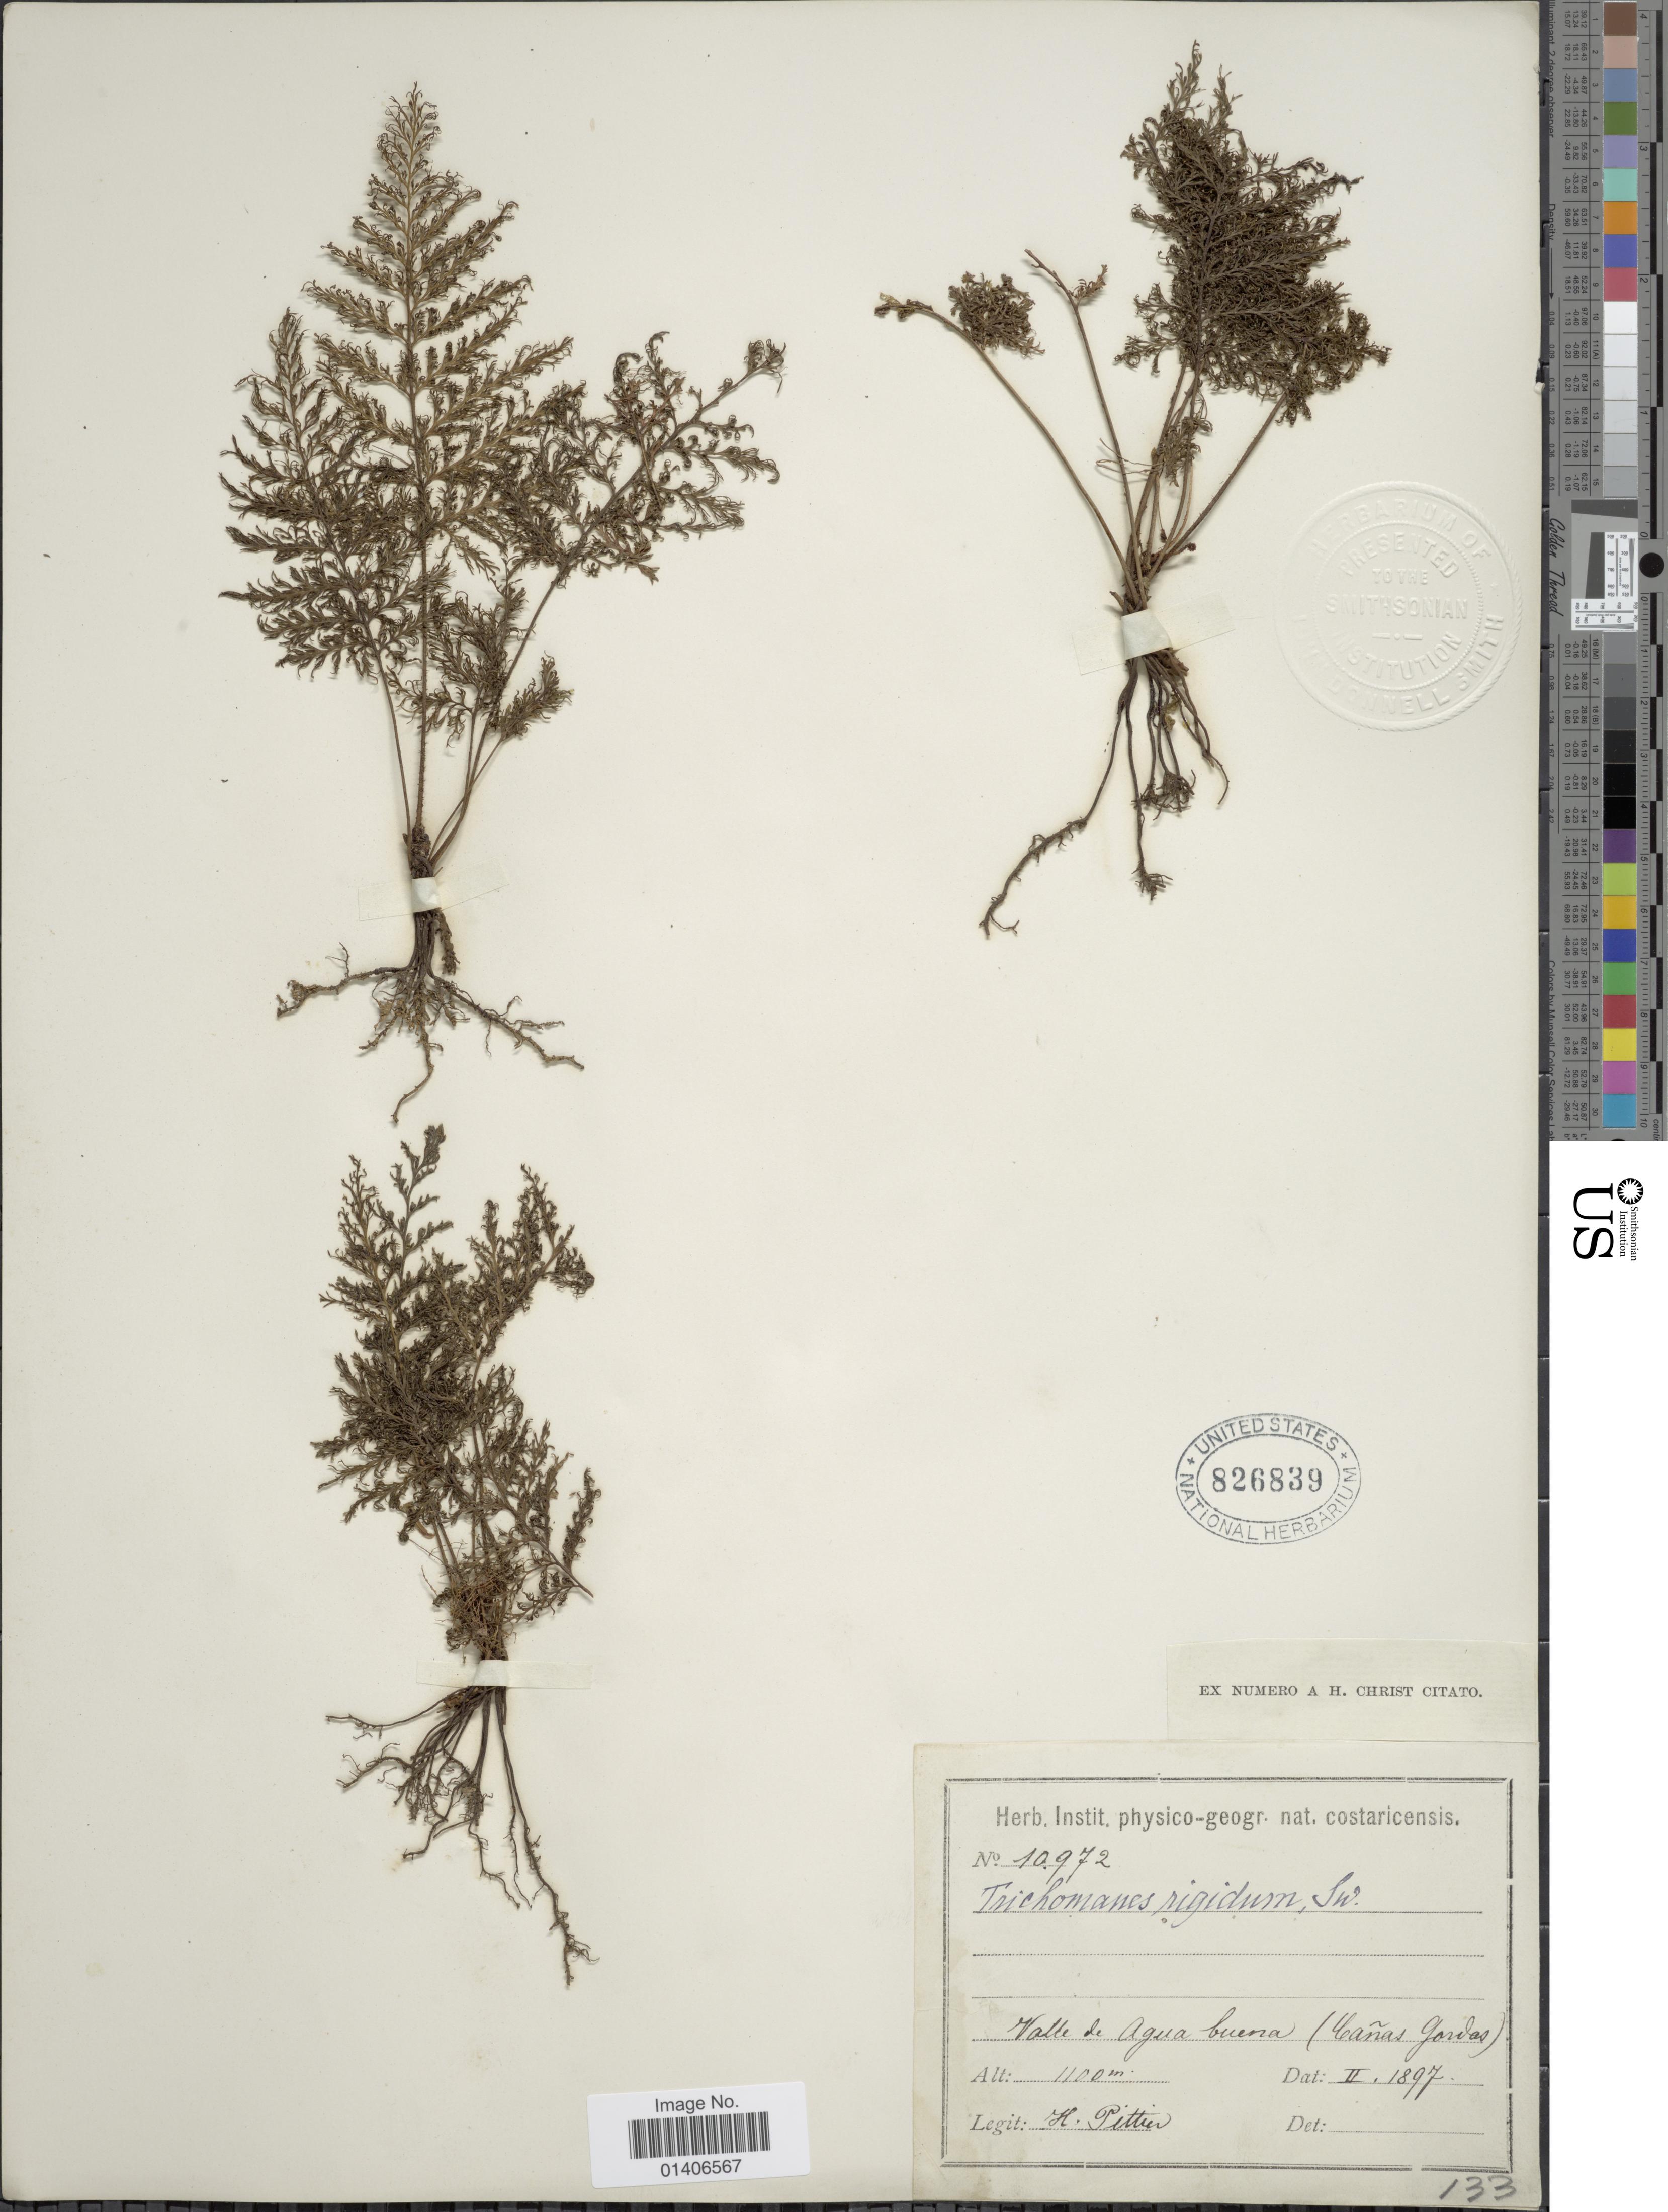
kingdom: Plantae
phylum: Tracheophyta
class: Polypodiopsida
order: Hymenophyllales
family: Hymenophyllaceae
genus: Abrodictyum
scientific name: Abrodictyum rigidum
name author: (Sw.) Ebihara & Dubuisson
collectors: H. F. Pittier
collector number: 10972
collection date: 1897-02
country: Costa Rica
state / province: Puntarenas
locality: Valle de Agua buena (Cañas Gordas)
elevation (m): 1100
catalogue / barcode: US 826839